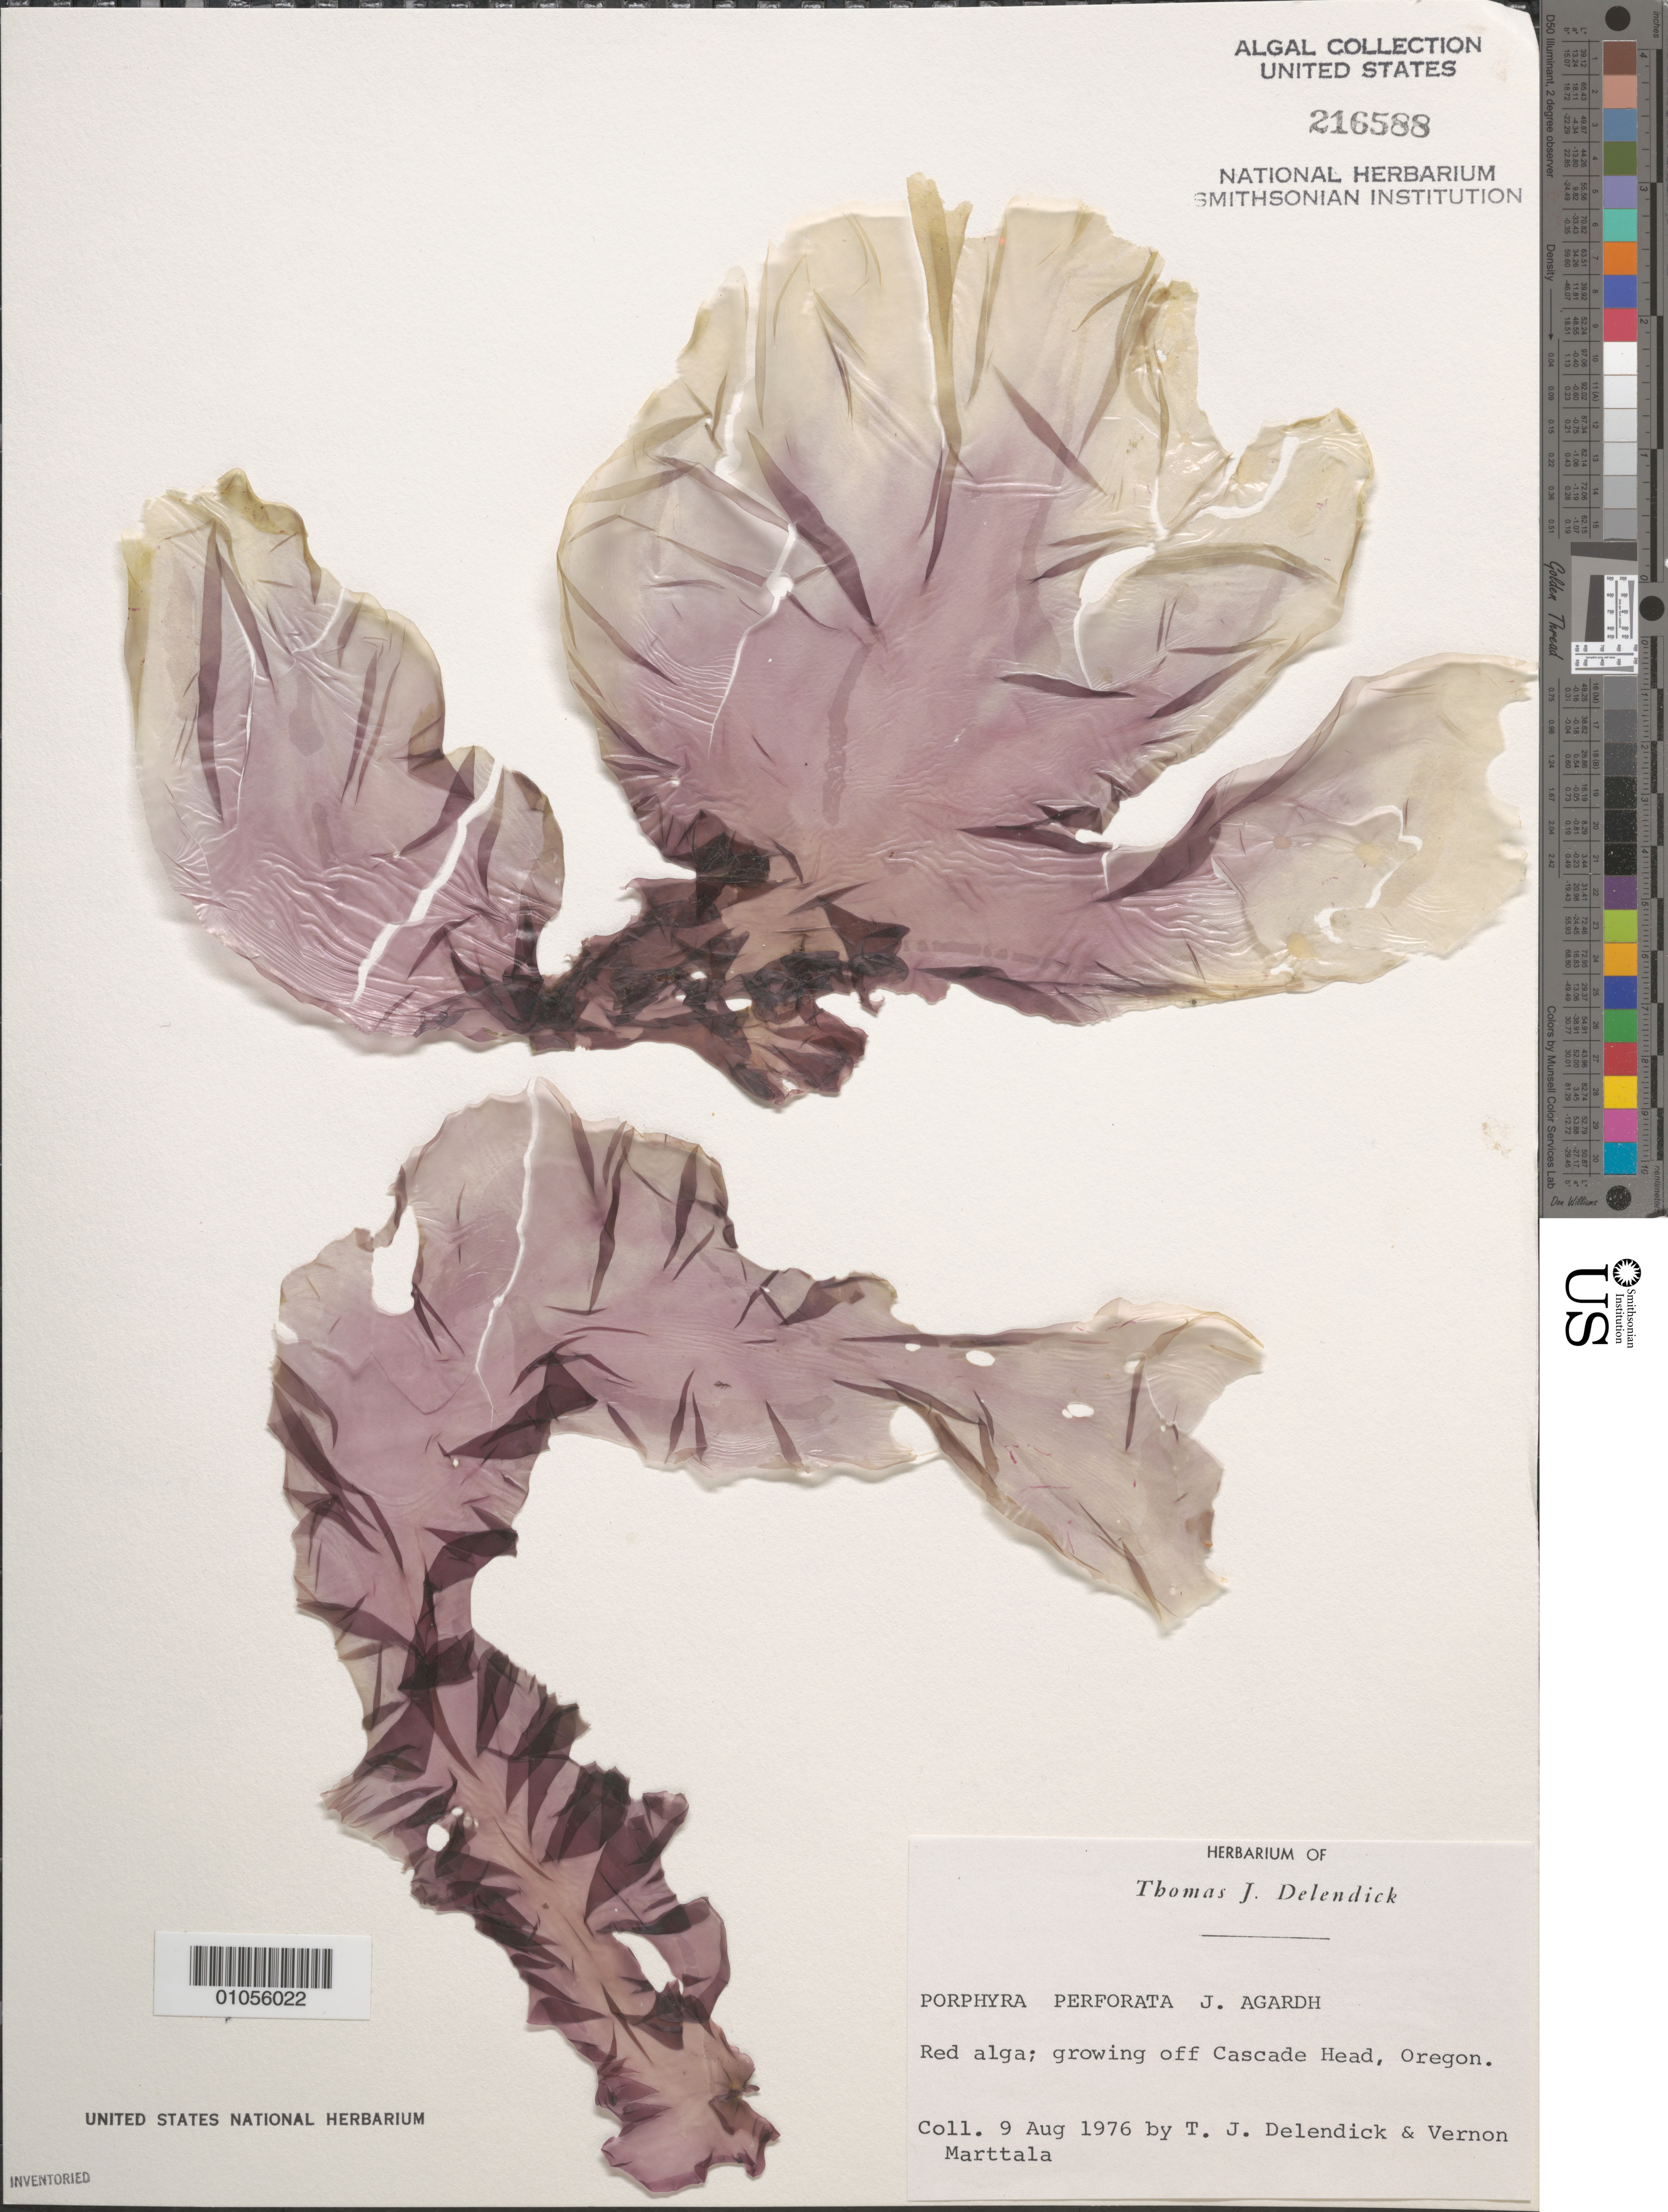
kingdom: Plantae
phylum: Rhodophyta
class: Bangiophyceae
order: Bangiales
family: Bangiaceae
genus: Pyropia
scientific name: Pyropia perforata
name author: (J. Agardh) S.C. Lindstrom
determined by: Algae name updating Project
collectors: T. Delendick & V. Marttala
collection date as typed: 09 Aug 1976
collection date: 1976-08-09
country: United States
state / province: Oregon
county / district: Tillamook County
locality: Off the coast of Cascade Head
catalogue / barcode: US 216588